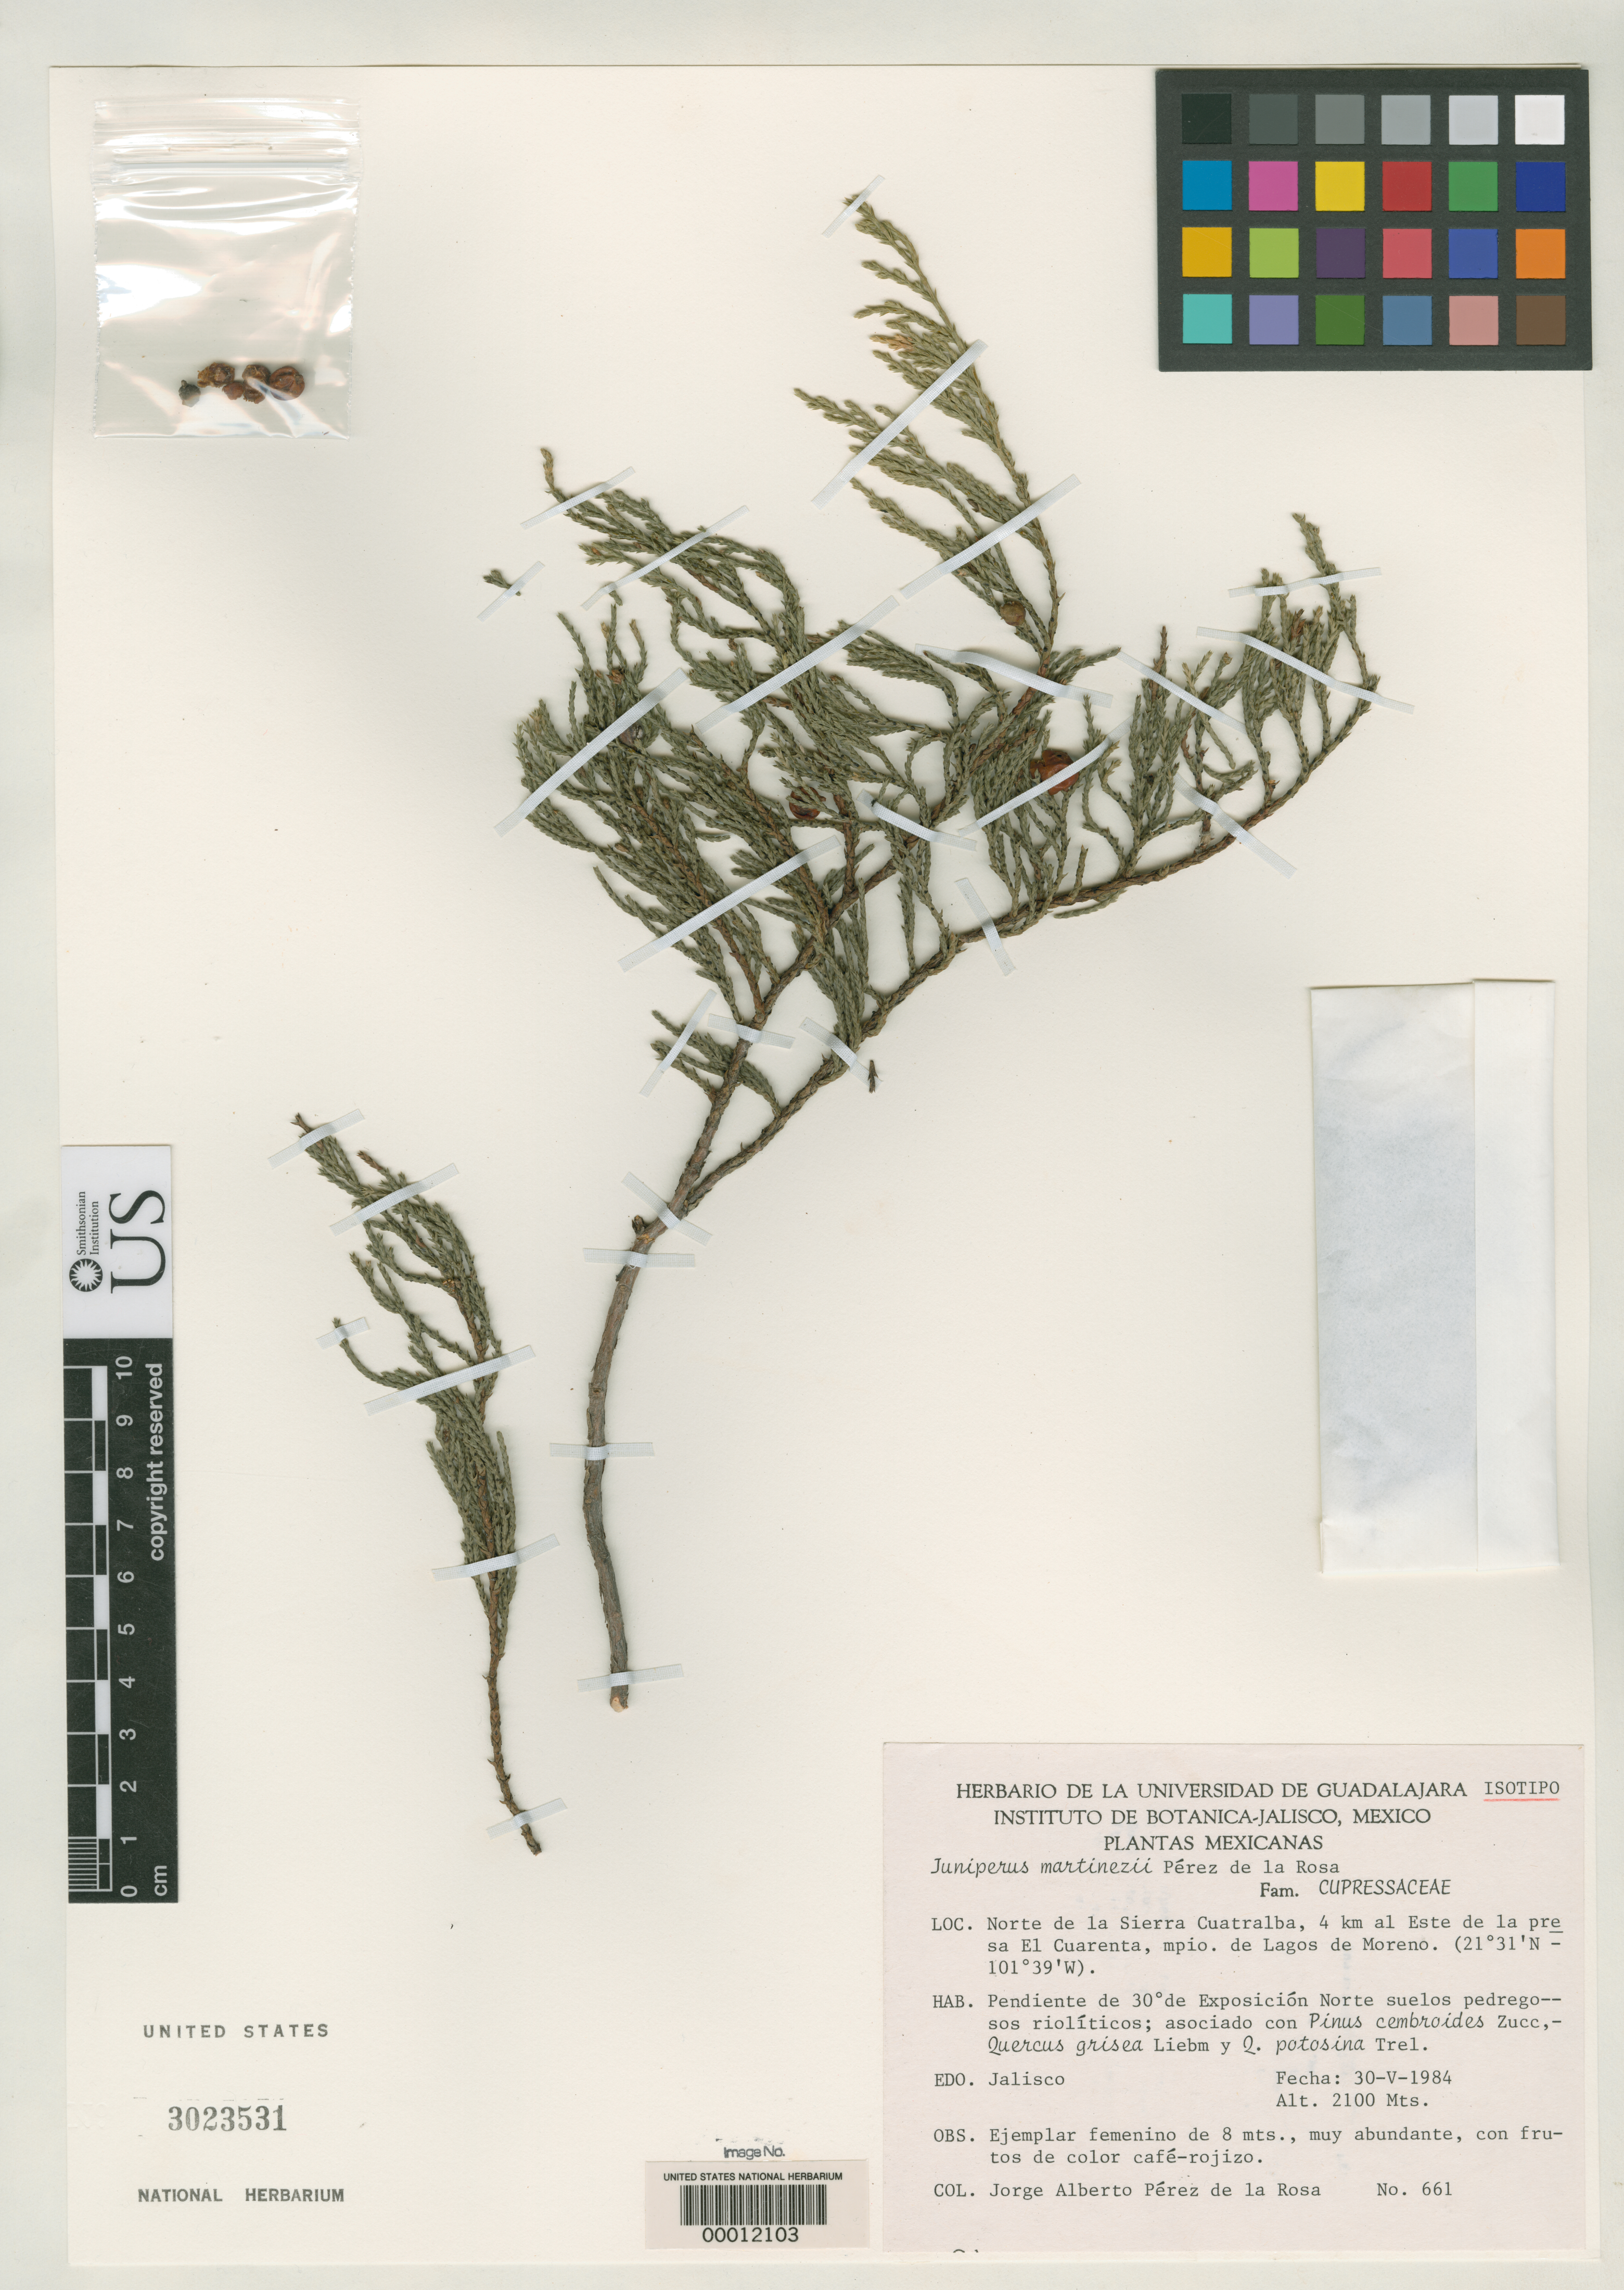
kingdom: Plantae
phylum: Tracheophyta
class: Pinopsida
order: Pinales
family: Cupressaceae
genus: Juniperus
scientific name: Juniperus martinezii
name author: Pérez de la Rosa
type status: Isotype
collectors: J. A. Pérez de la Rosa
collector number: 661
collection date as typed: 30 May 1984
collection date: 1984-05-30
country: Mexico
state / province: Jalisco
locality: Norte de La Sierra Cuatralba, 4 km E of El Cuarenta Dam, Lagos de Moreno.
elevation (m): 2100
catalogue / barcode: US 3023531